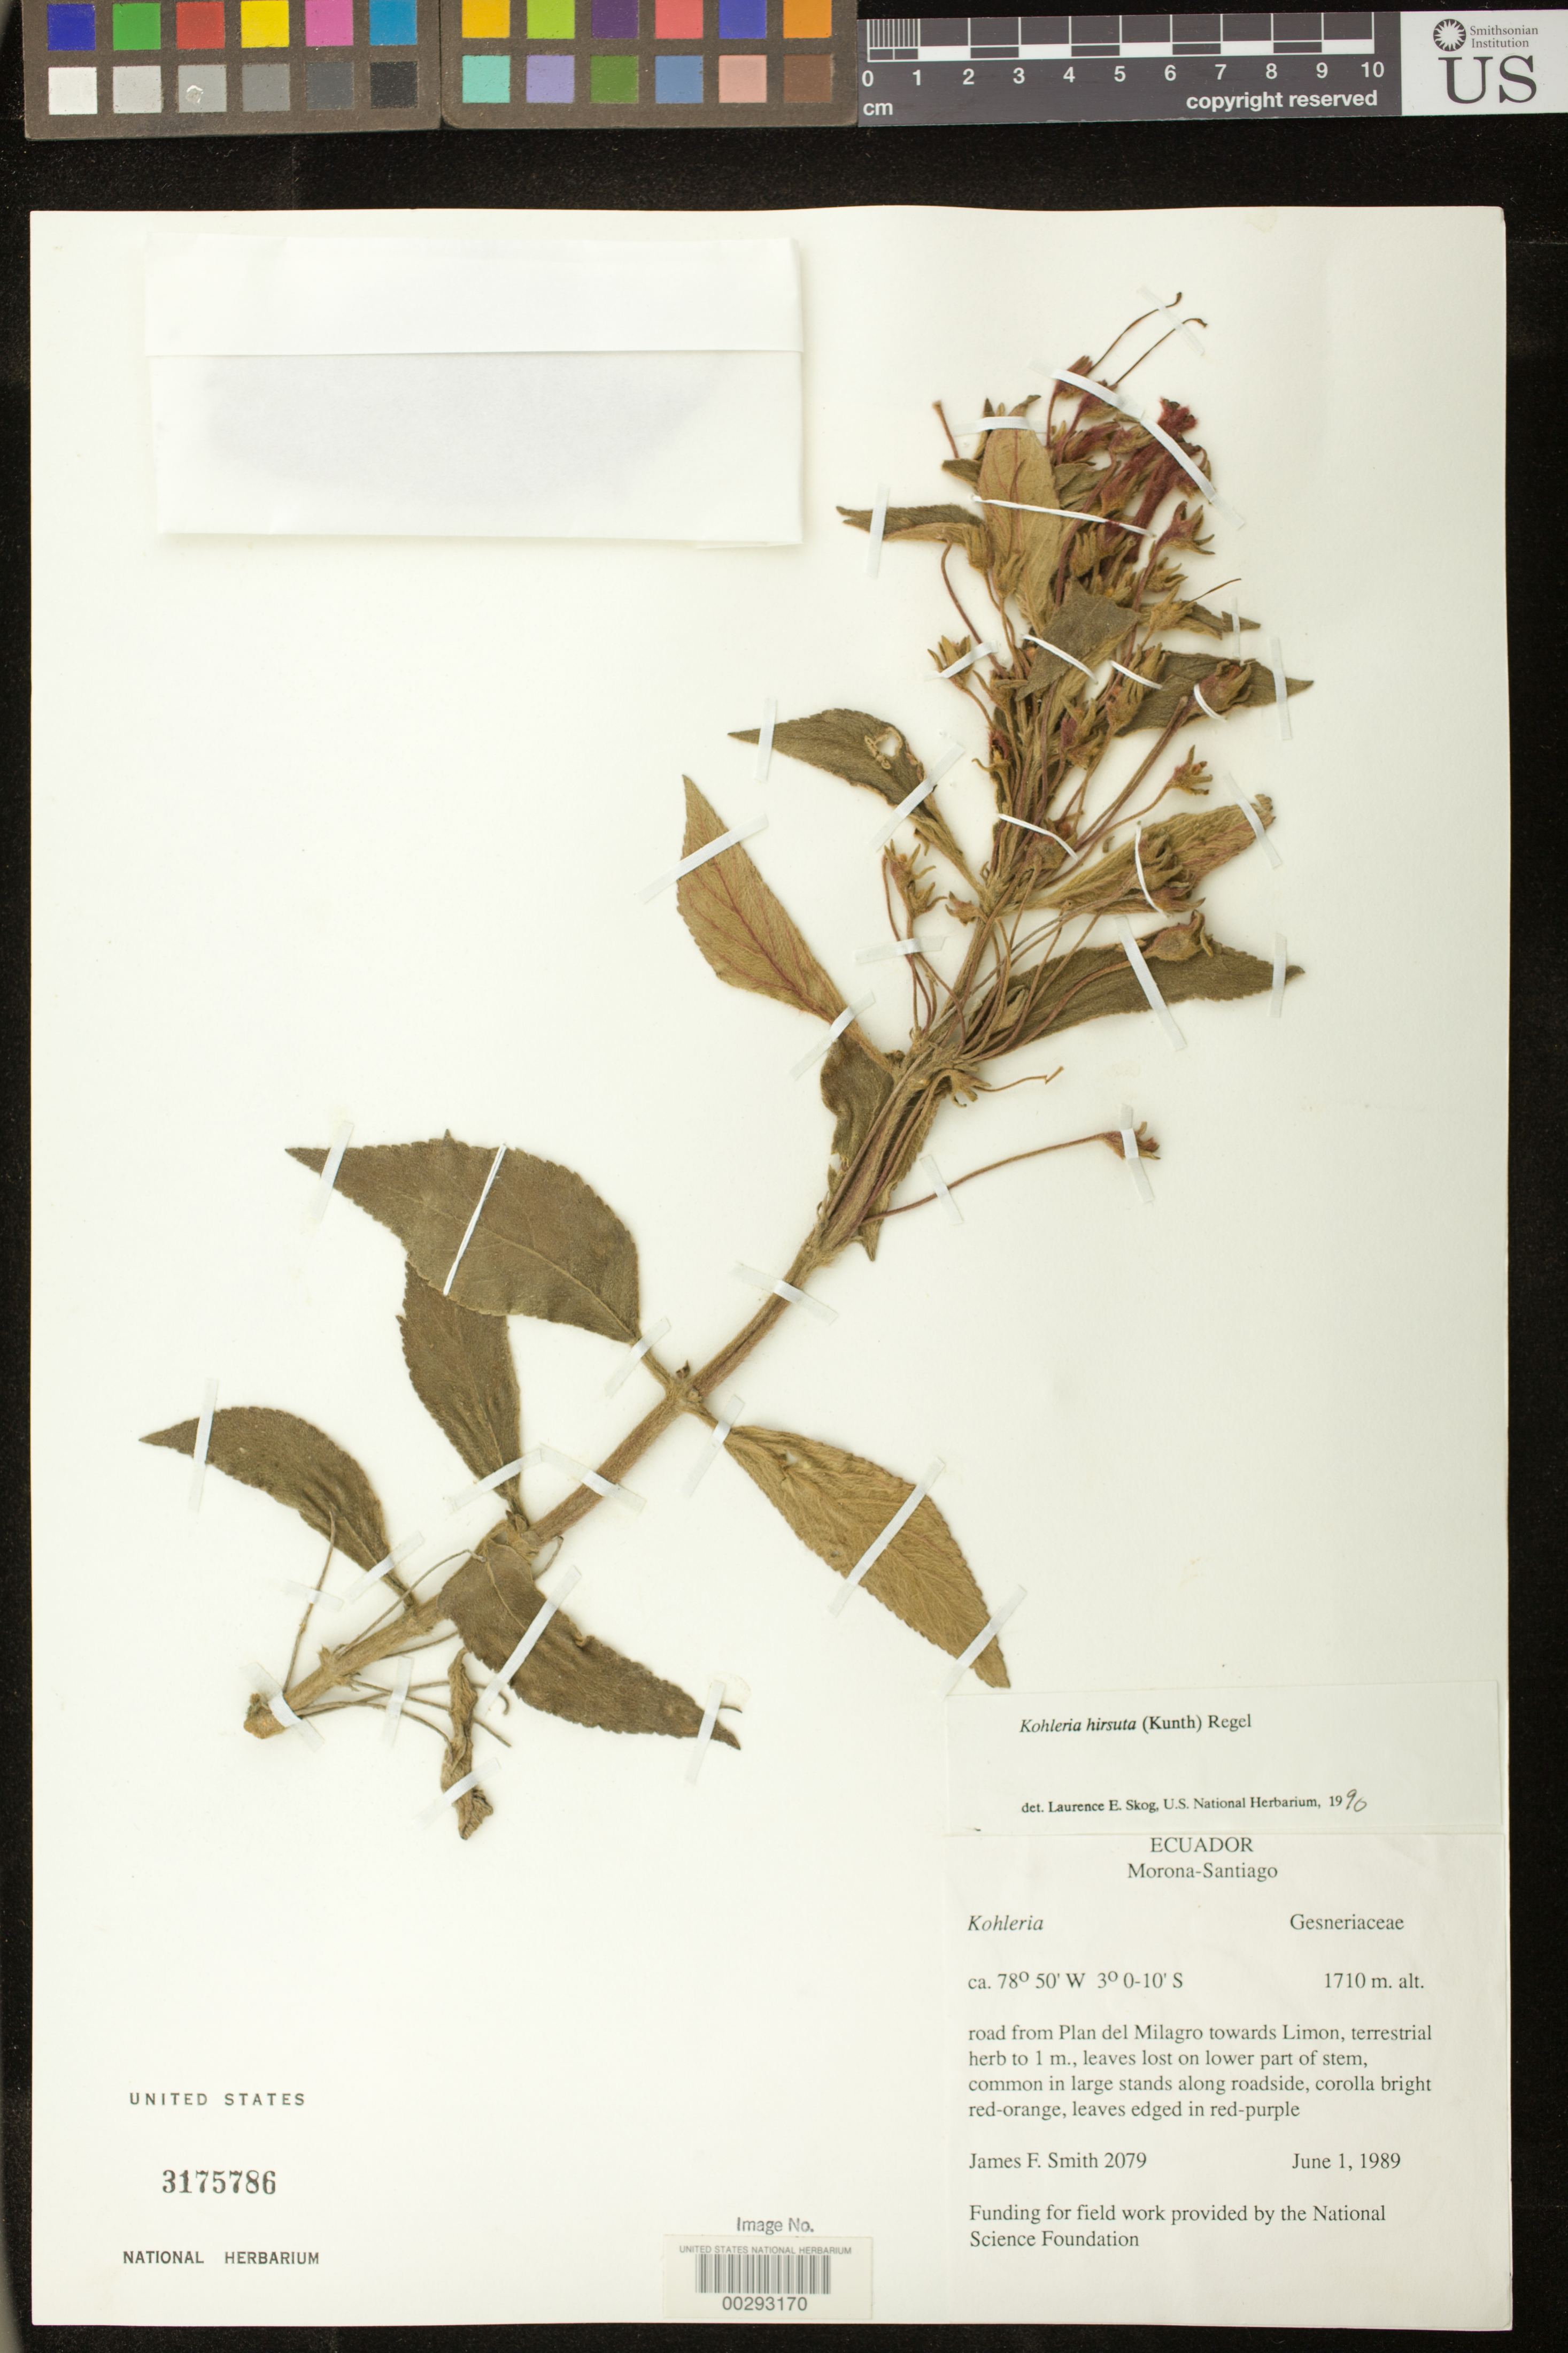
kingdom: Plantae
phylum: Tracheophyta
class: Magnoliopsida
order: Lamiales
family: Gesneriaceae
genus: Kohleria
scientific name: Kohleria hirsuta var. hirsuta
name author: (Kunth) Regel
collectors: J. Smith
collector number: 2079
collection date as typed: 01 Jun 1989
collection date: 1989-06-01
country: Ecuador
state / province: Morona-Santiago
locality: From Plan del Milagro towards Limon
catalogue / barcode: US 3175786